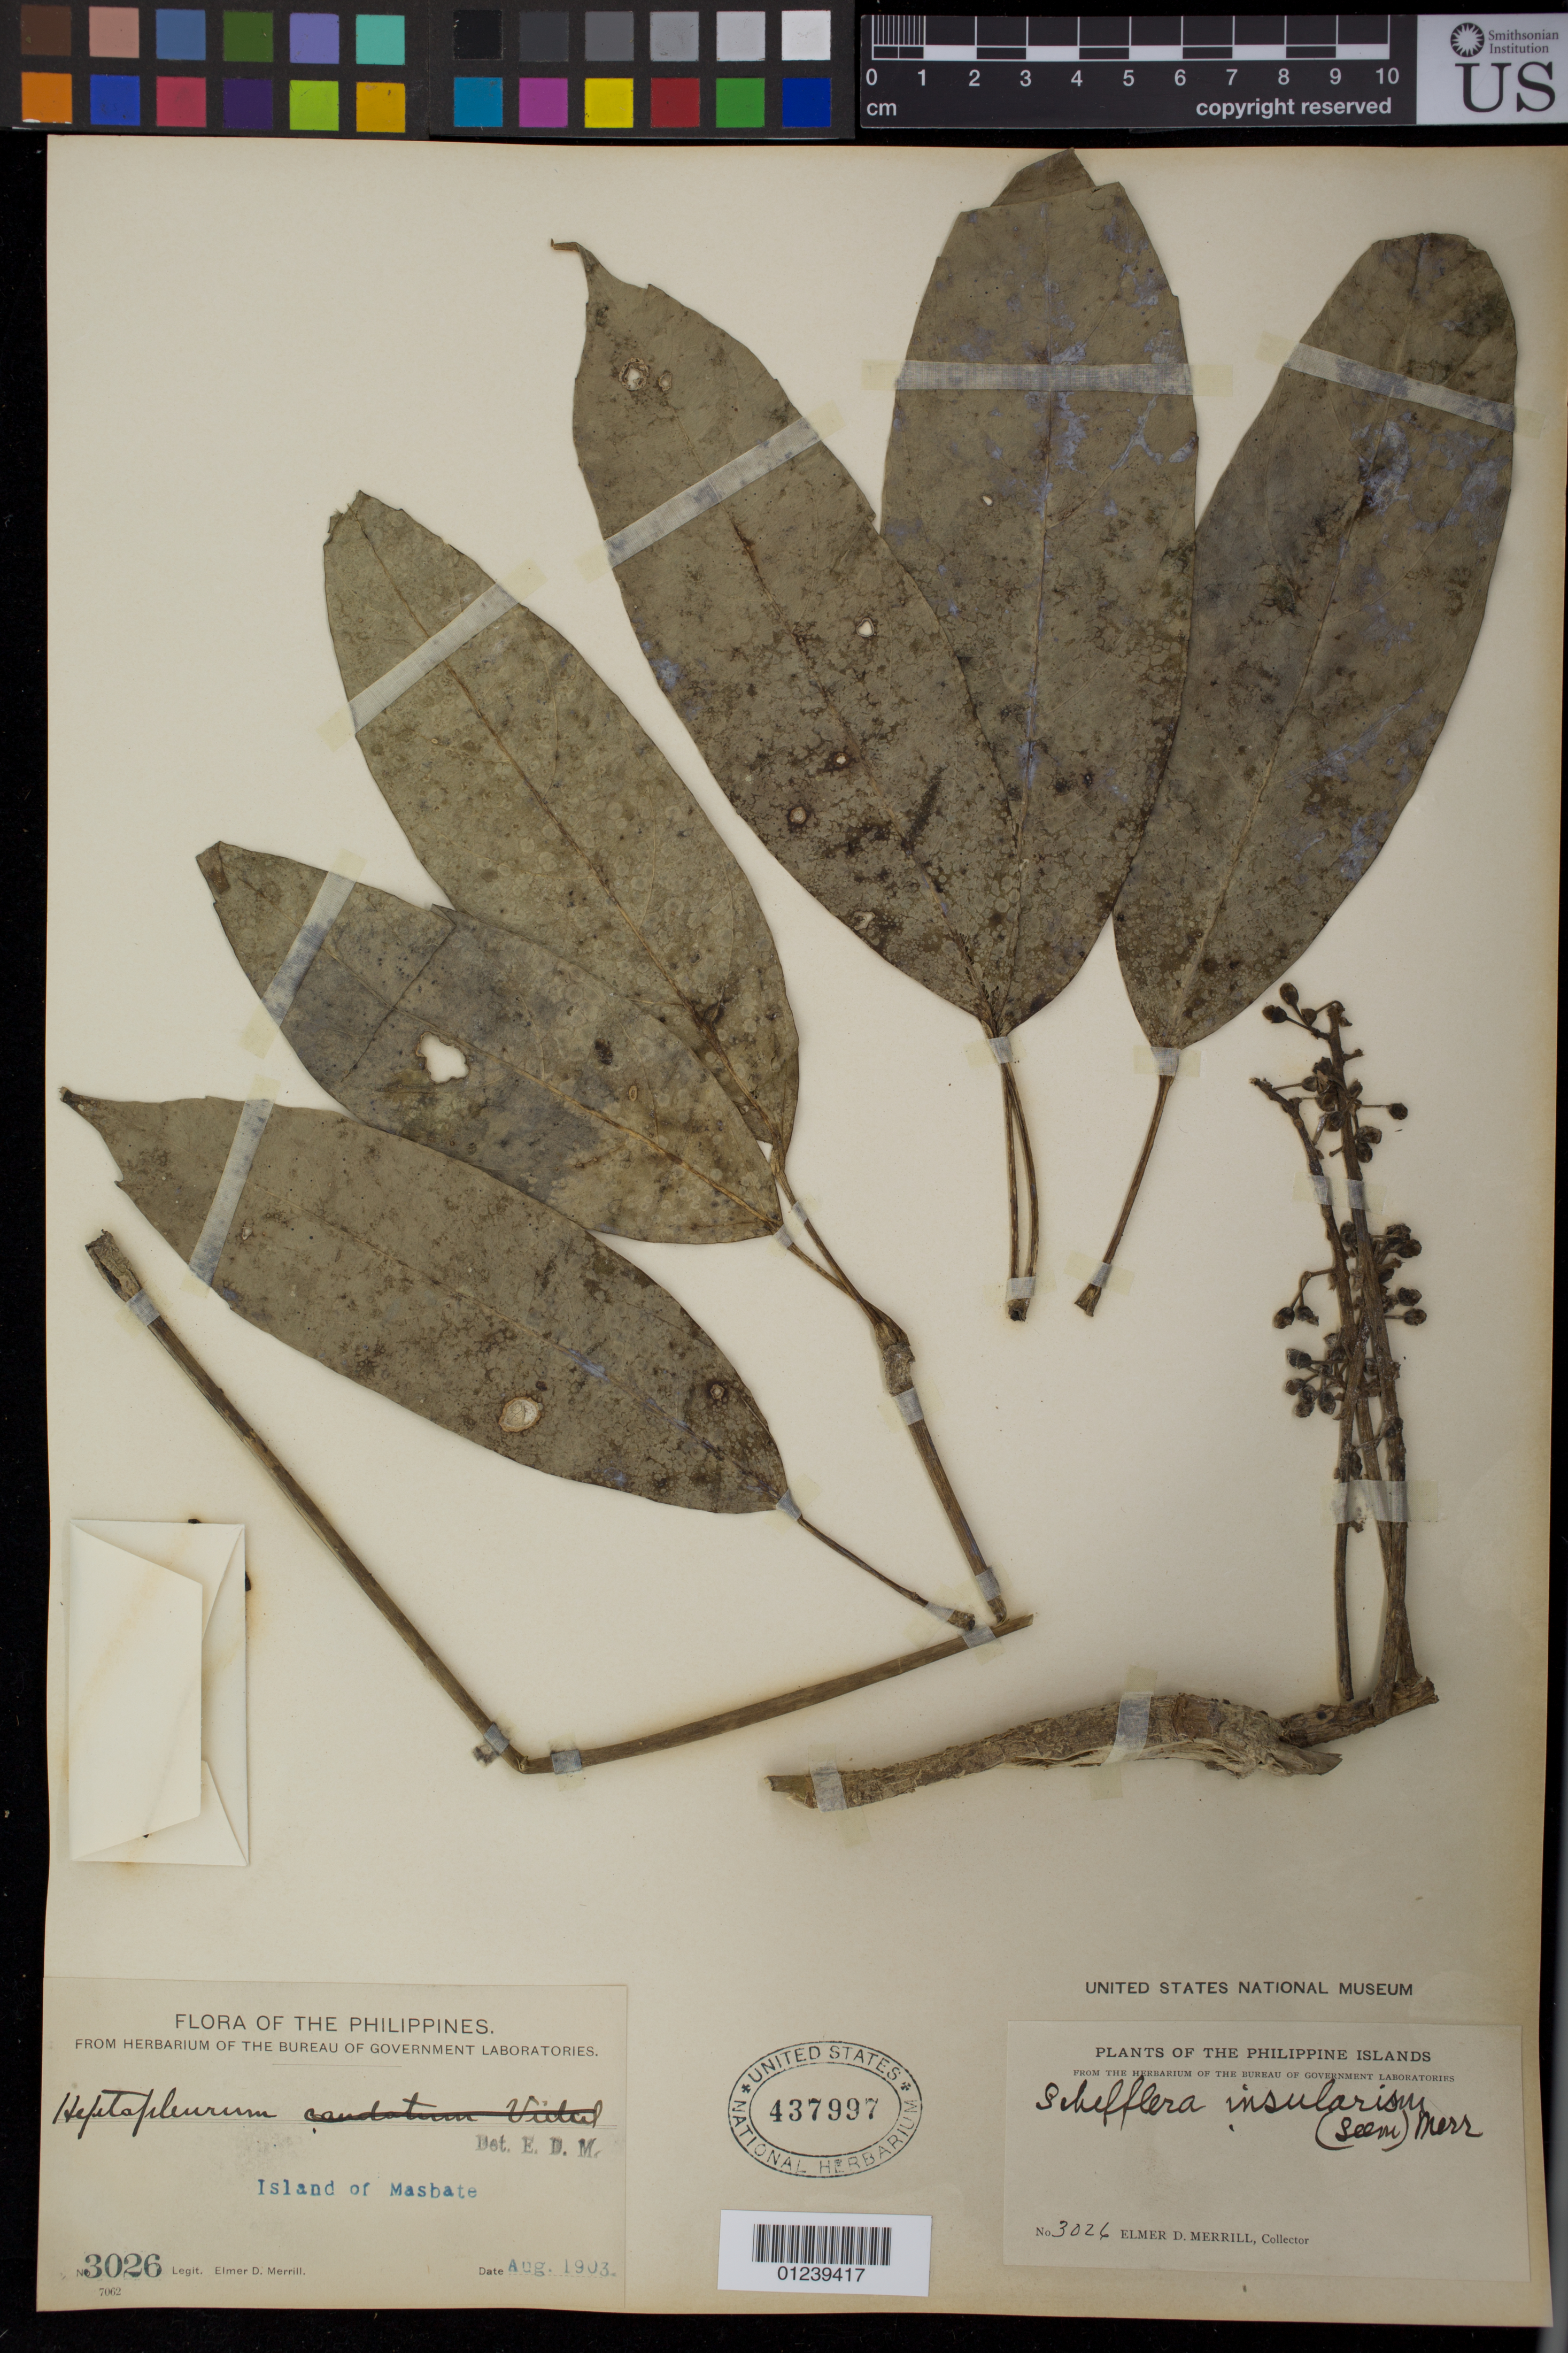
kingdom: Plantae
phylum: Tracheophyta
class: Magnoliopsida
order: Apiales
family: Araliaceae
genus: Schefflera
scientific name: Schefflera insularum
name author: (Seem.) Harms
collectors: E. D. Merrill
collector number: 3026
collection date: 1903-08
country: Philippines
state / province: Bicol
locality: Island of Masbate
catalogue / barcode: US 437997